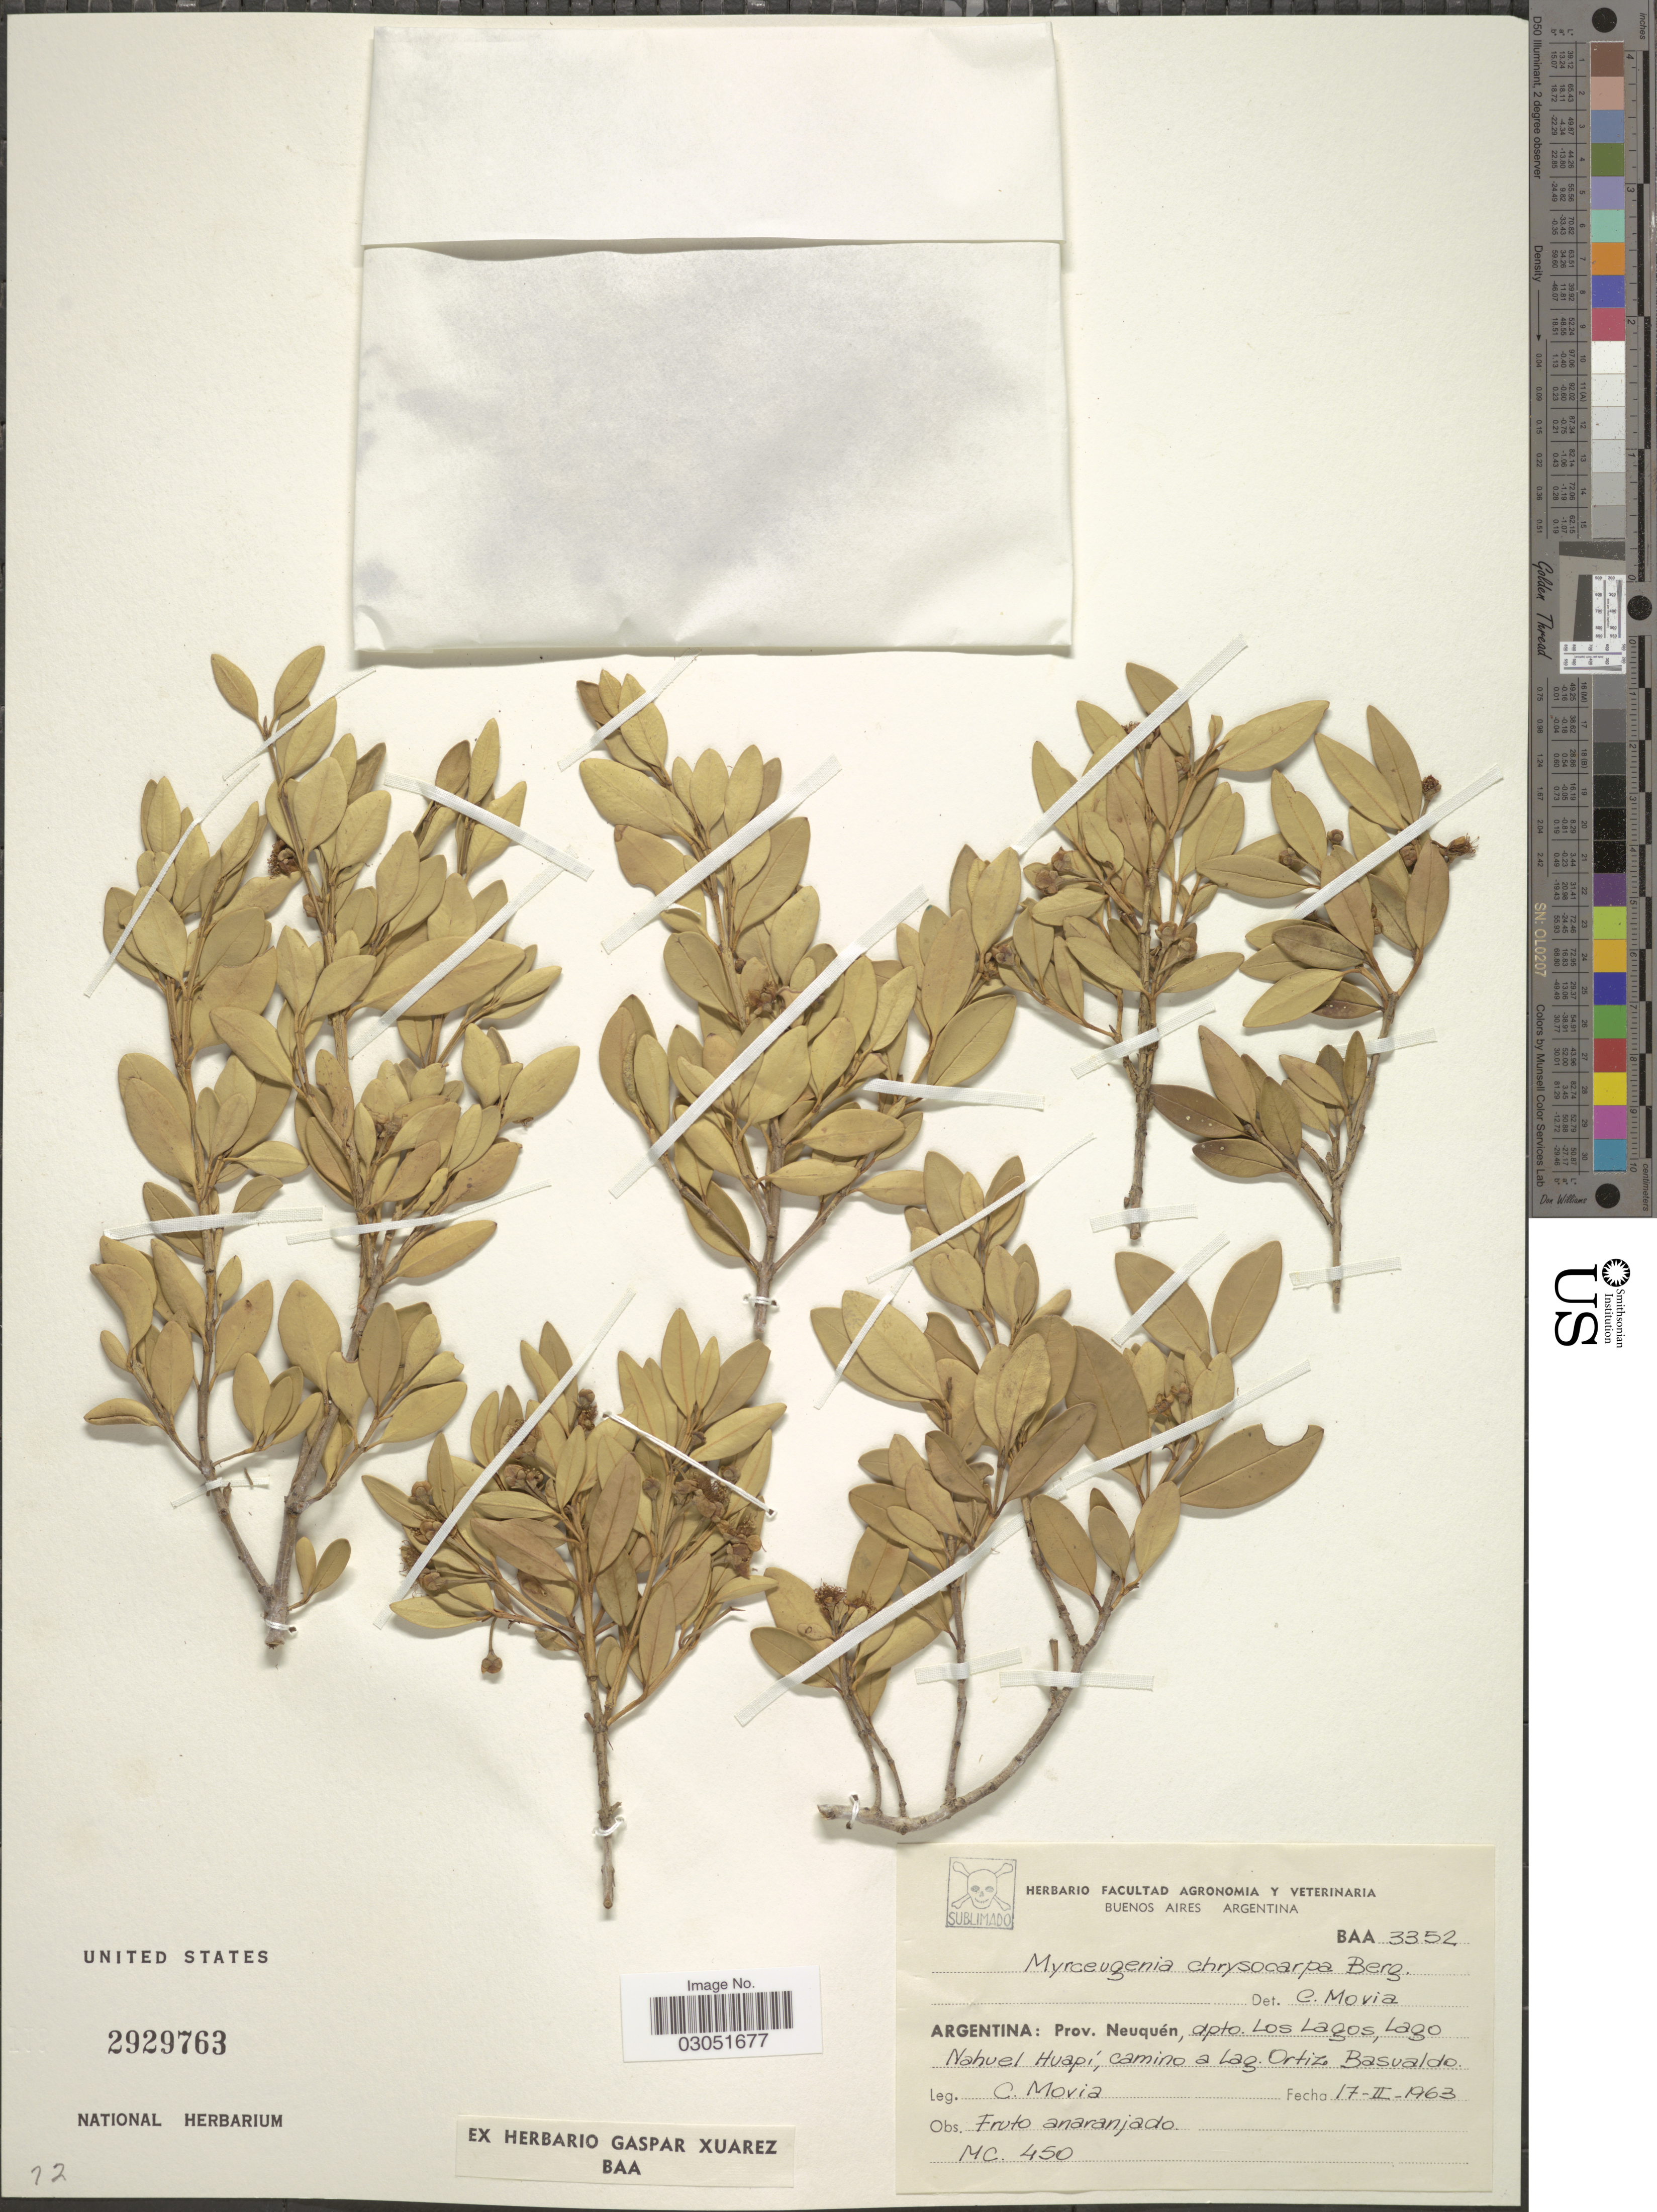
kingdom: Plantae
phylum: Tracheophyta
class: Magnoliopsida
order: Myrtales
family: Myrtaceae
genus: Myrceugenia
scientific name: Myrceugenia chrysocarpa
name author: (O. Berg) Kausel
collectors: C. Movia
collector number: BAA 3352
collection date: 1963-02-17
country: Argentina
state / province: Neuquen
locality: Dpto. Los Lagos, Lago Nahuel Huapí, camino a Lag. Ortiz Basvaldo.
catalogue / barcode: US 2929763